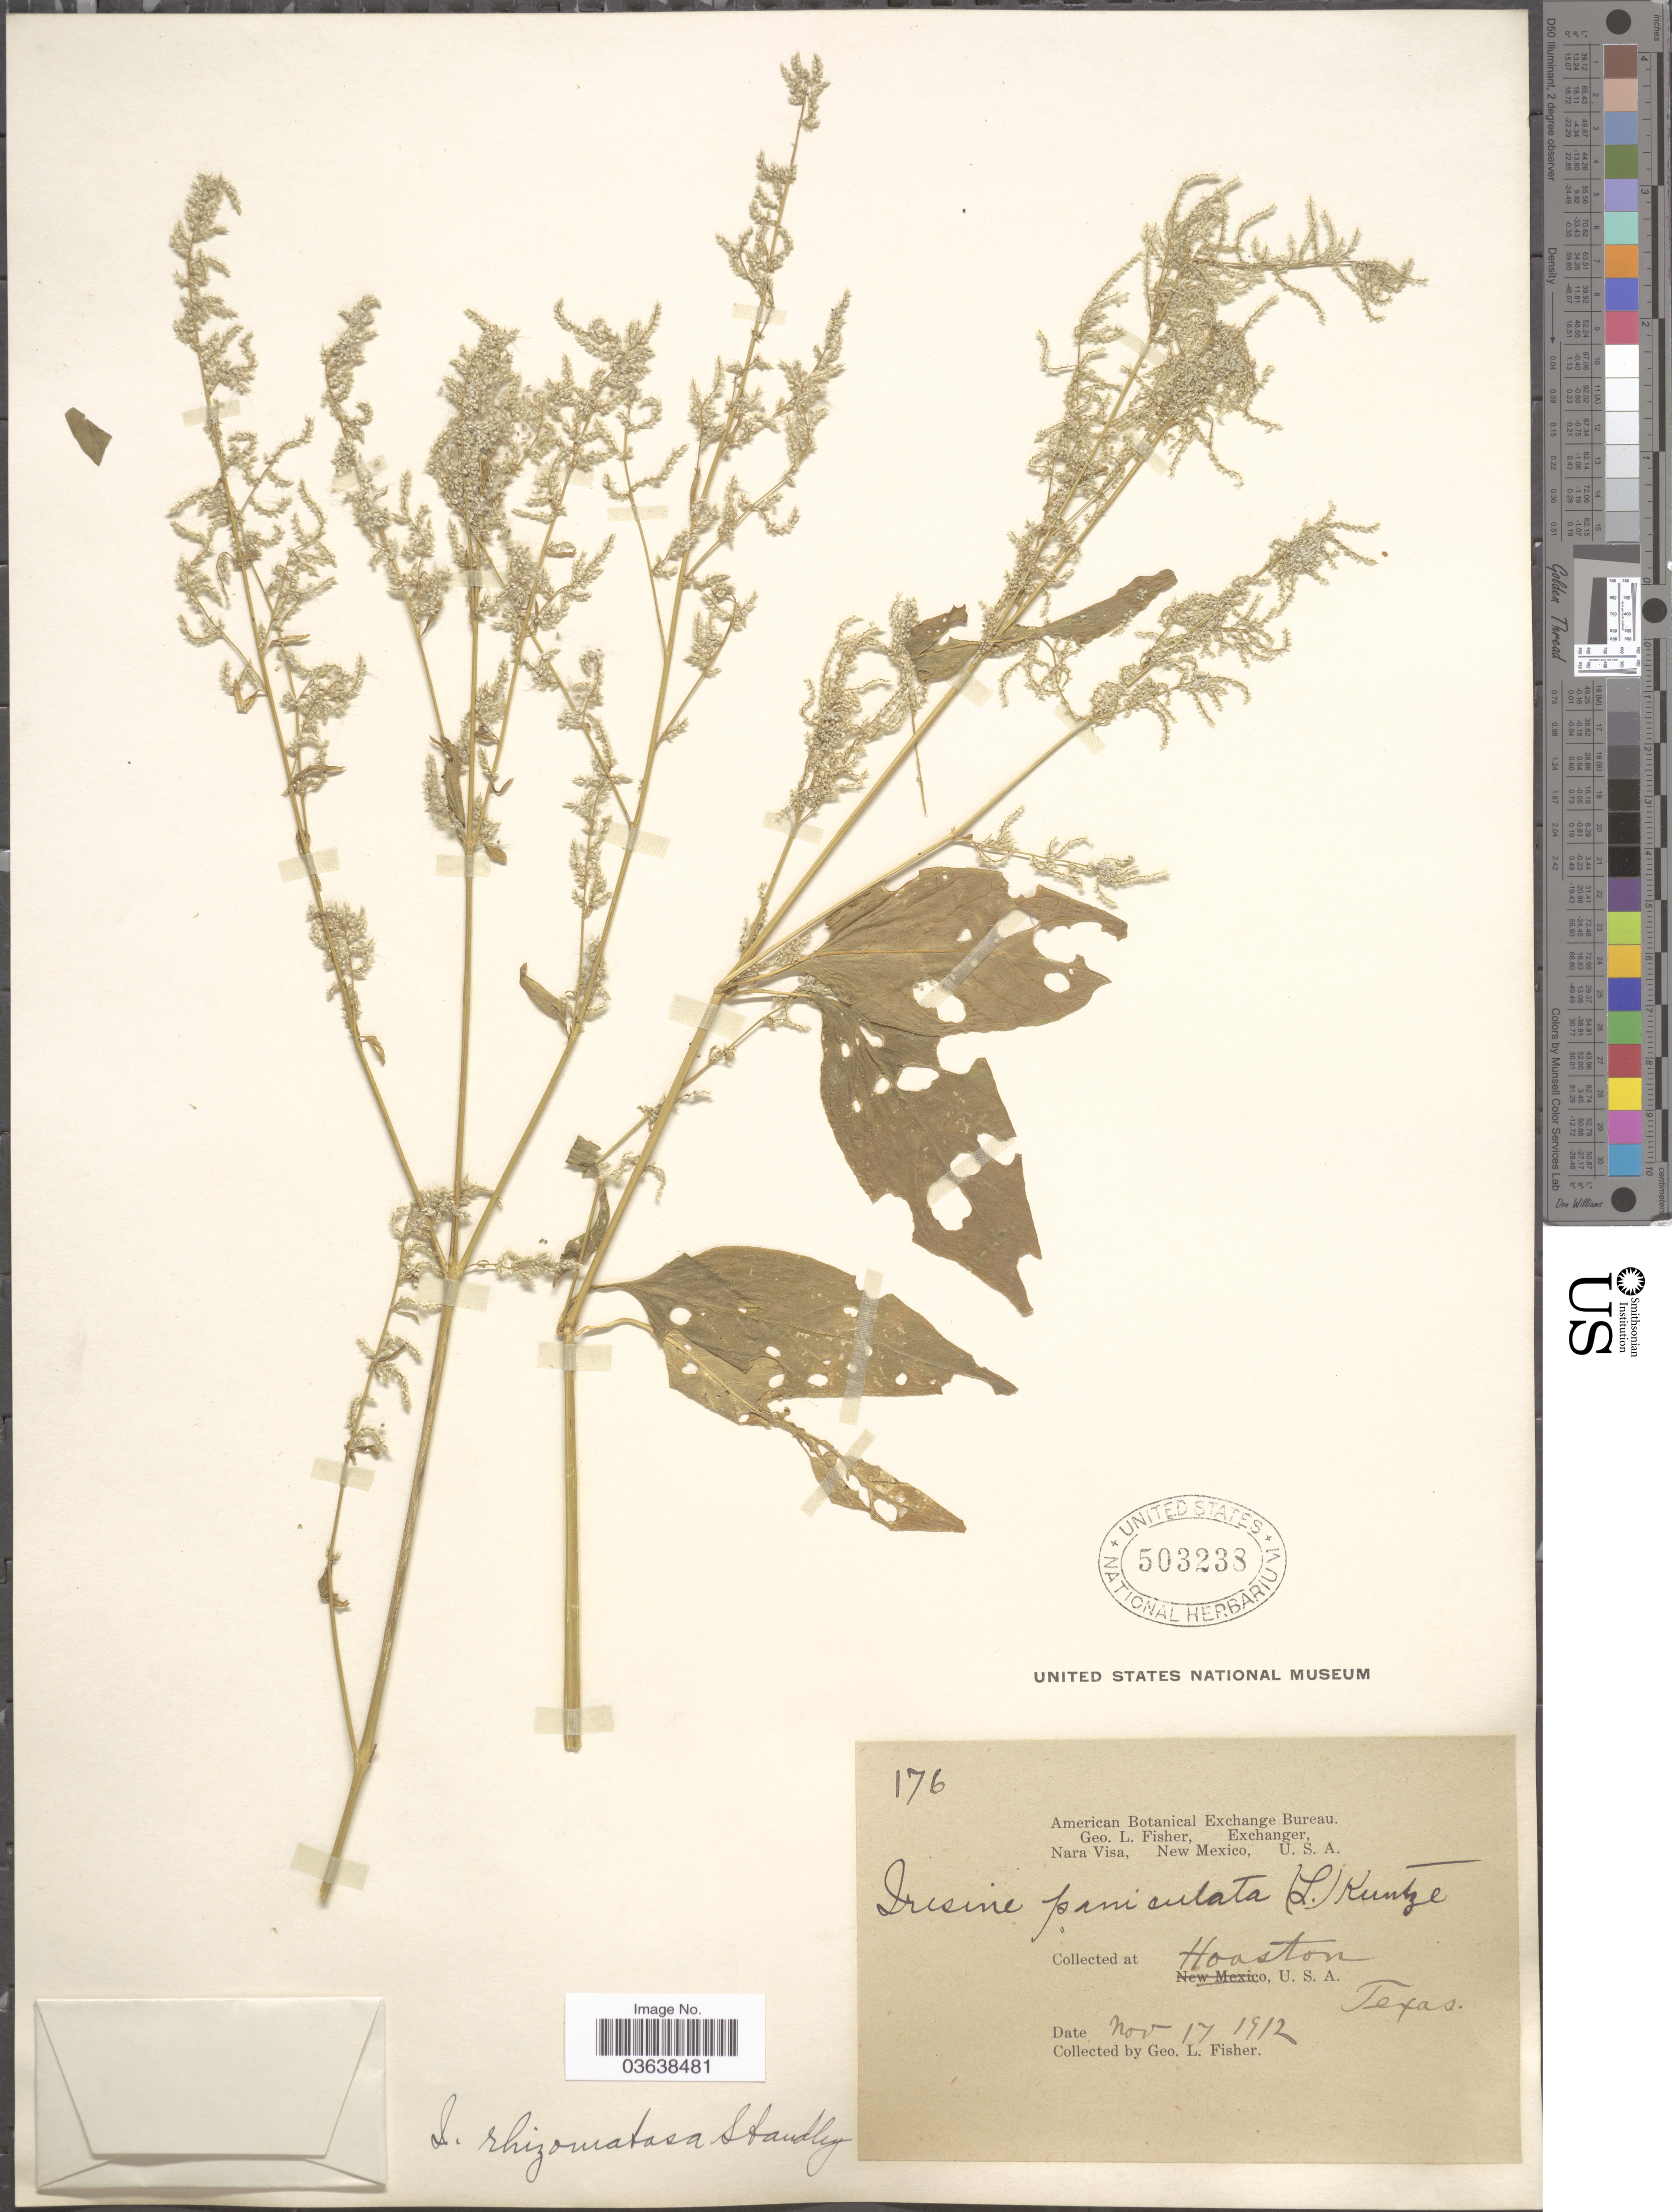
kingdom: Plantae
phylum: Tracheophyta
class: Magnoliopsida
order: Caryophyllales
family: Amaranthaceae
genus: Iresine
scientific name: Iresine rhizomatosa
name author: Standl.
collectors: G. L. Fisher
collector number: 176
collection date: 1912-11-17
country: United States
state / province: Texas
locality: Houston.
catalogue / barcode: US 503238